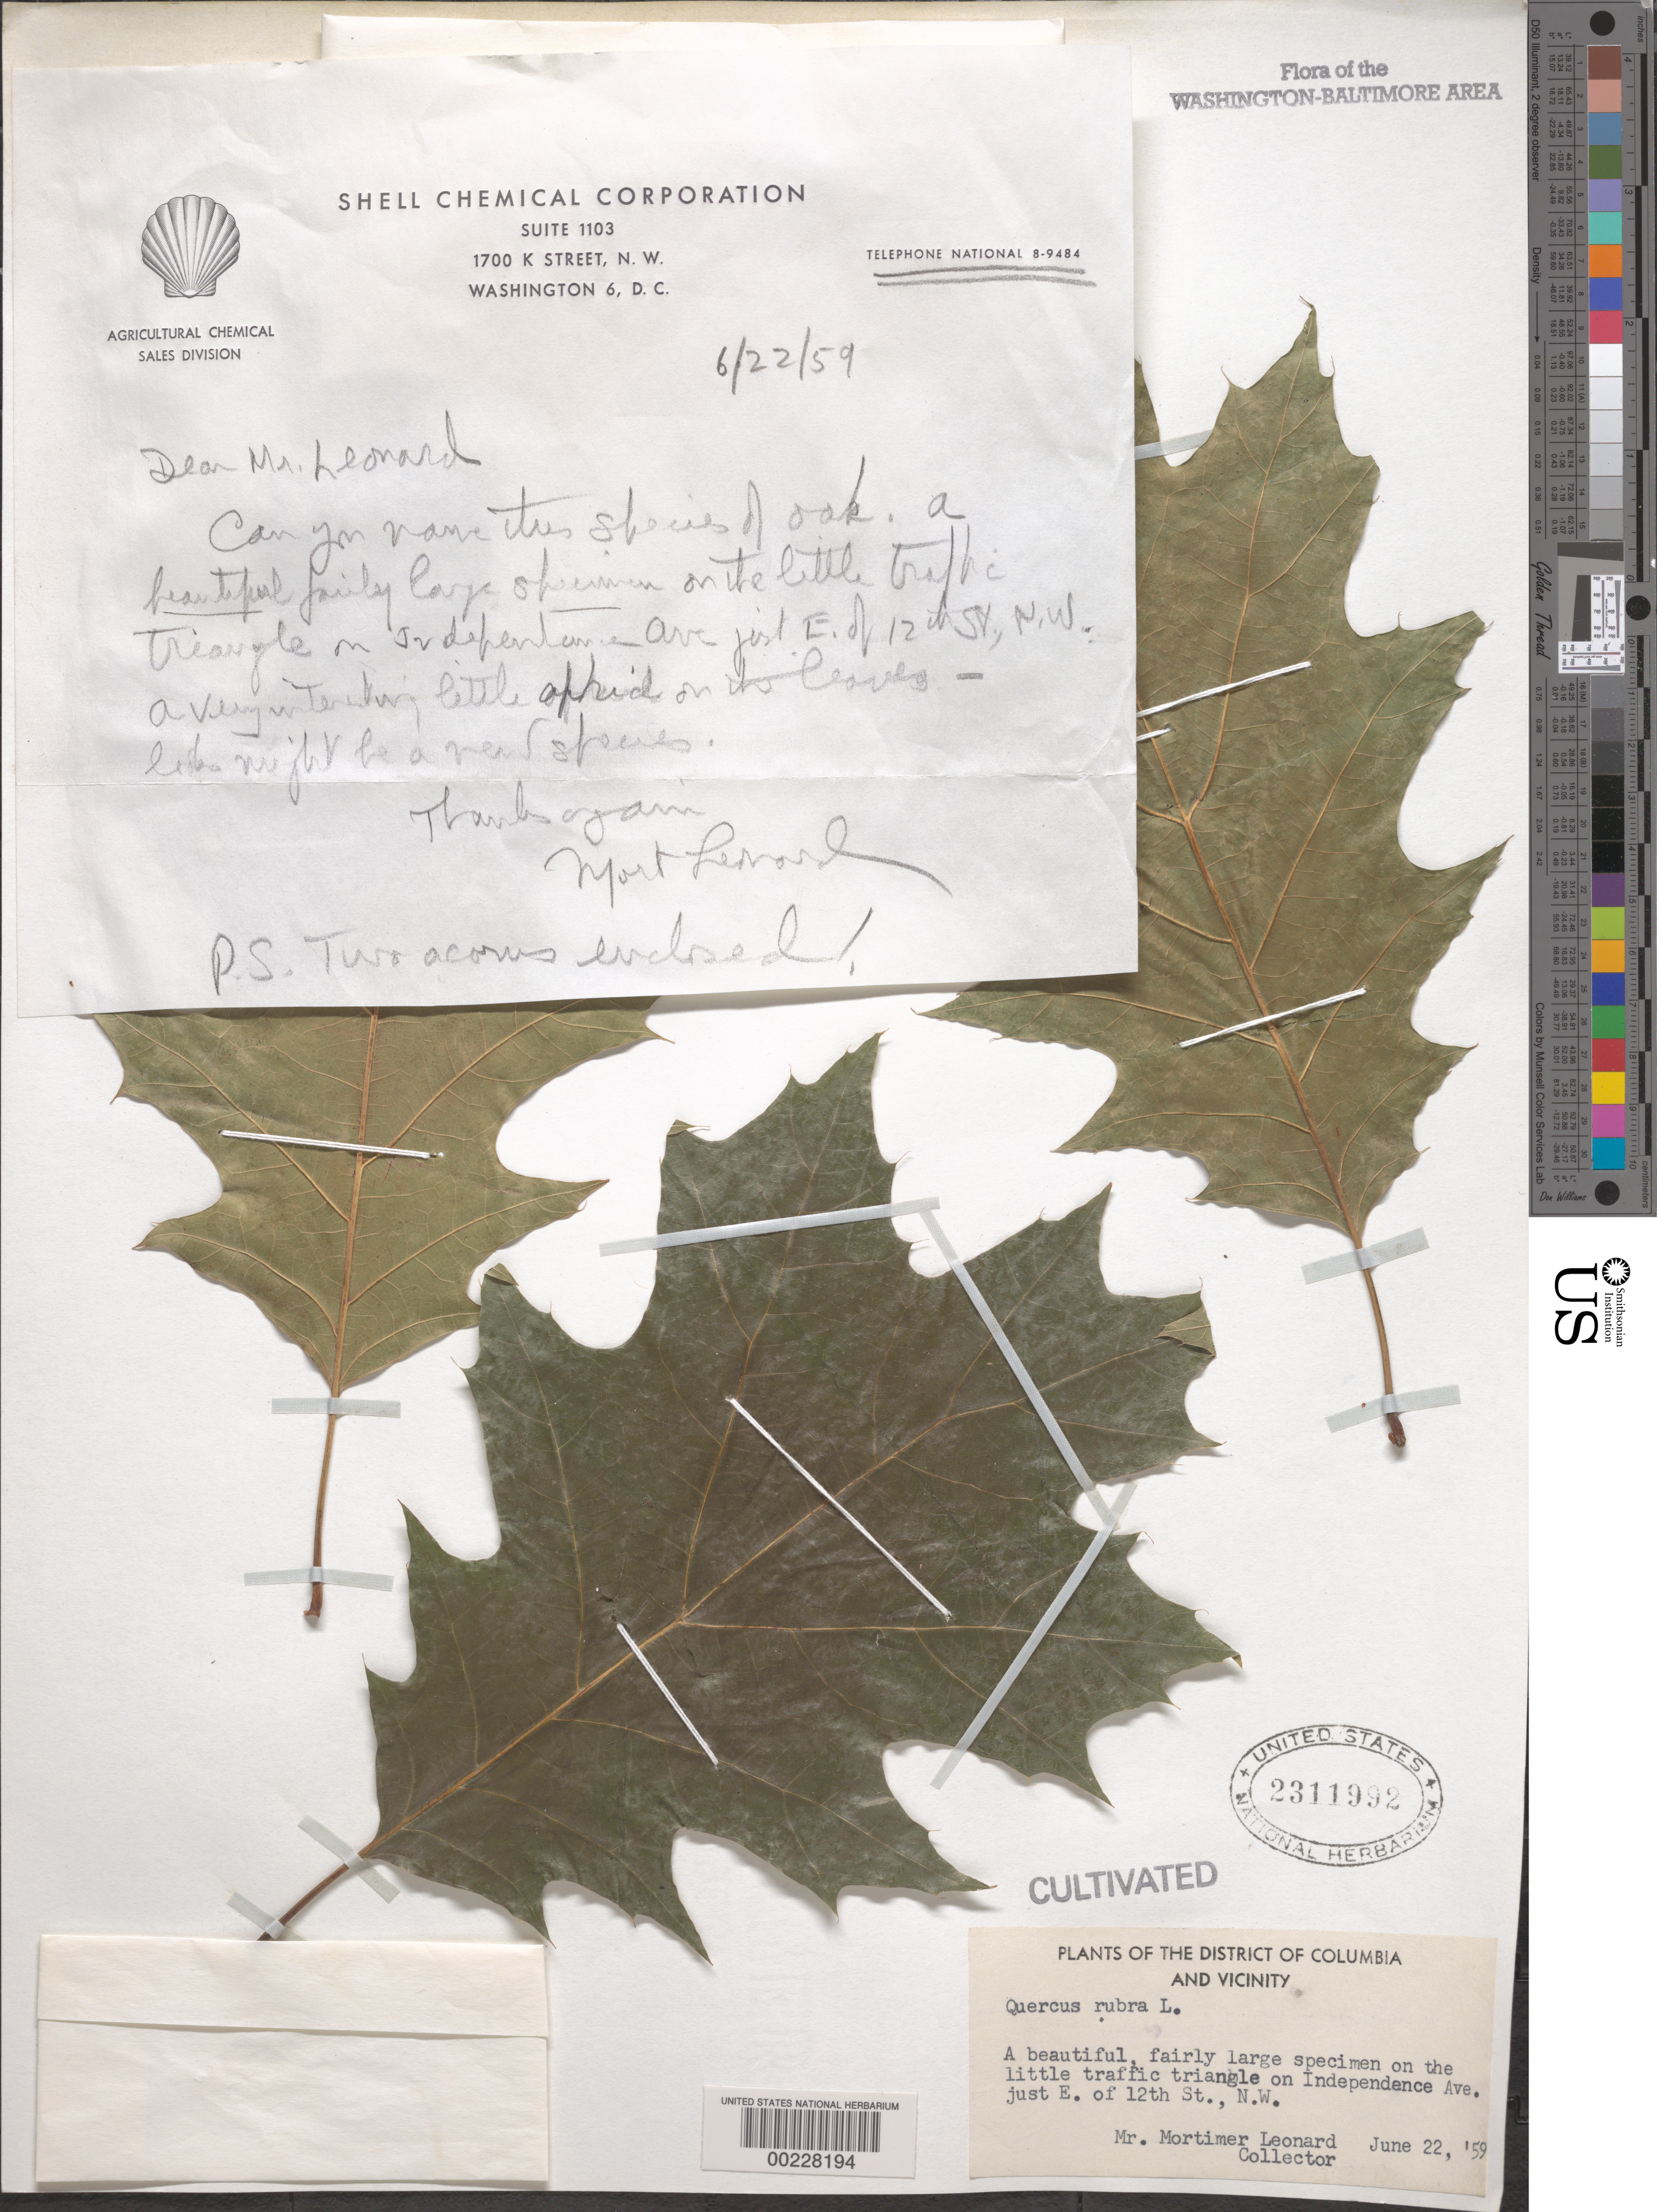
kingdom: Plantae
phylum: Tracheophyta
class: Magnoliopsida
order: Fagales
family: Fagaceae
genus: Quercus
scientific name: Quercus rubra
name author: L.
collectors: M. D. Leonard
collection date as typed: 22 Jun 1959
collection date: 1959-06-22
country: United States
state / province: District of Columbia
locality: On the little traffic triangle on Independence Ave, just E of 12 St NW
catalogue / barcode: US 2311992